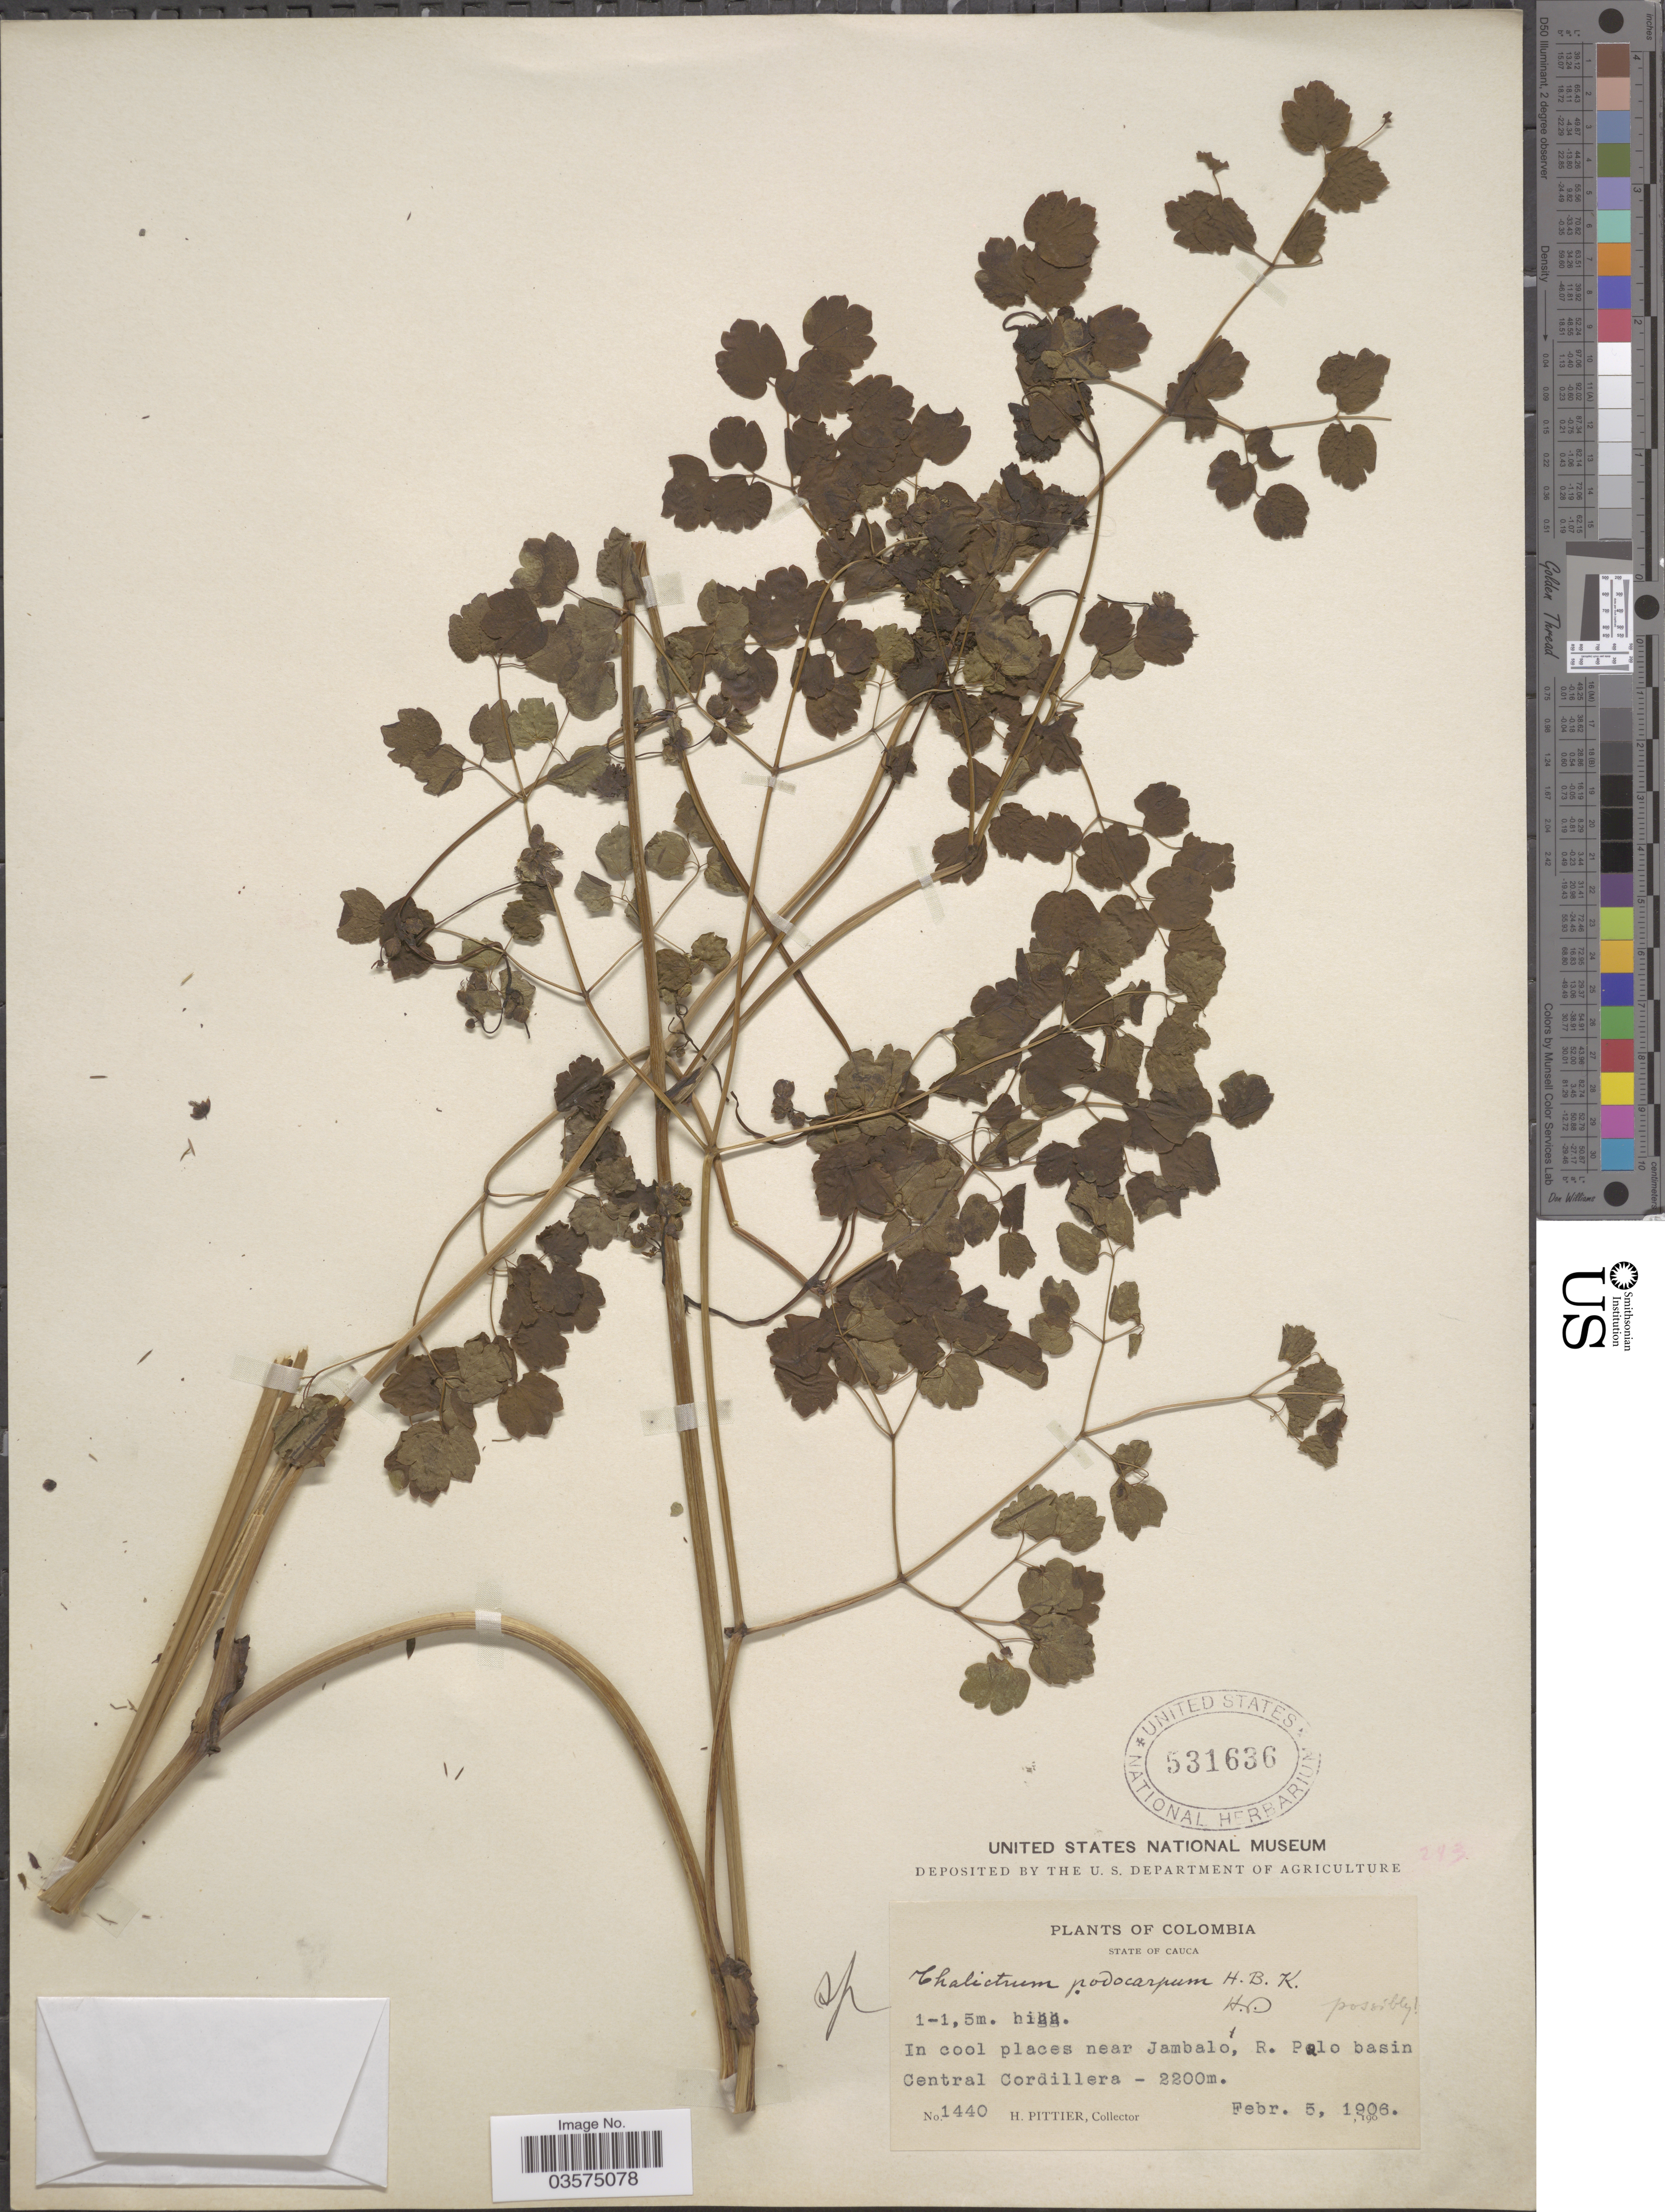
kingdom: Plantae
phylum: Tracheophyta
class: Magnoliopsida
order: Ranunculales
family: Ranunculaceae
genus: Thalictrum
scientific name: Thalictrum podocarpum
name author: Kunth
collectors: H. F. Pittier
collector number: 1440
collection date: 1906-02-05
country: Colombia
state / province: Cauca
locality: Near Jambalo, R. Palo basin Central Cordillera.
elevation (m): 2200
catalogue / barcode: US 531636